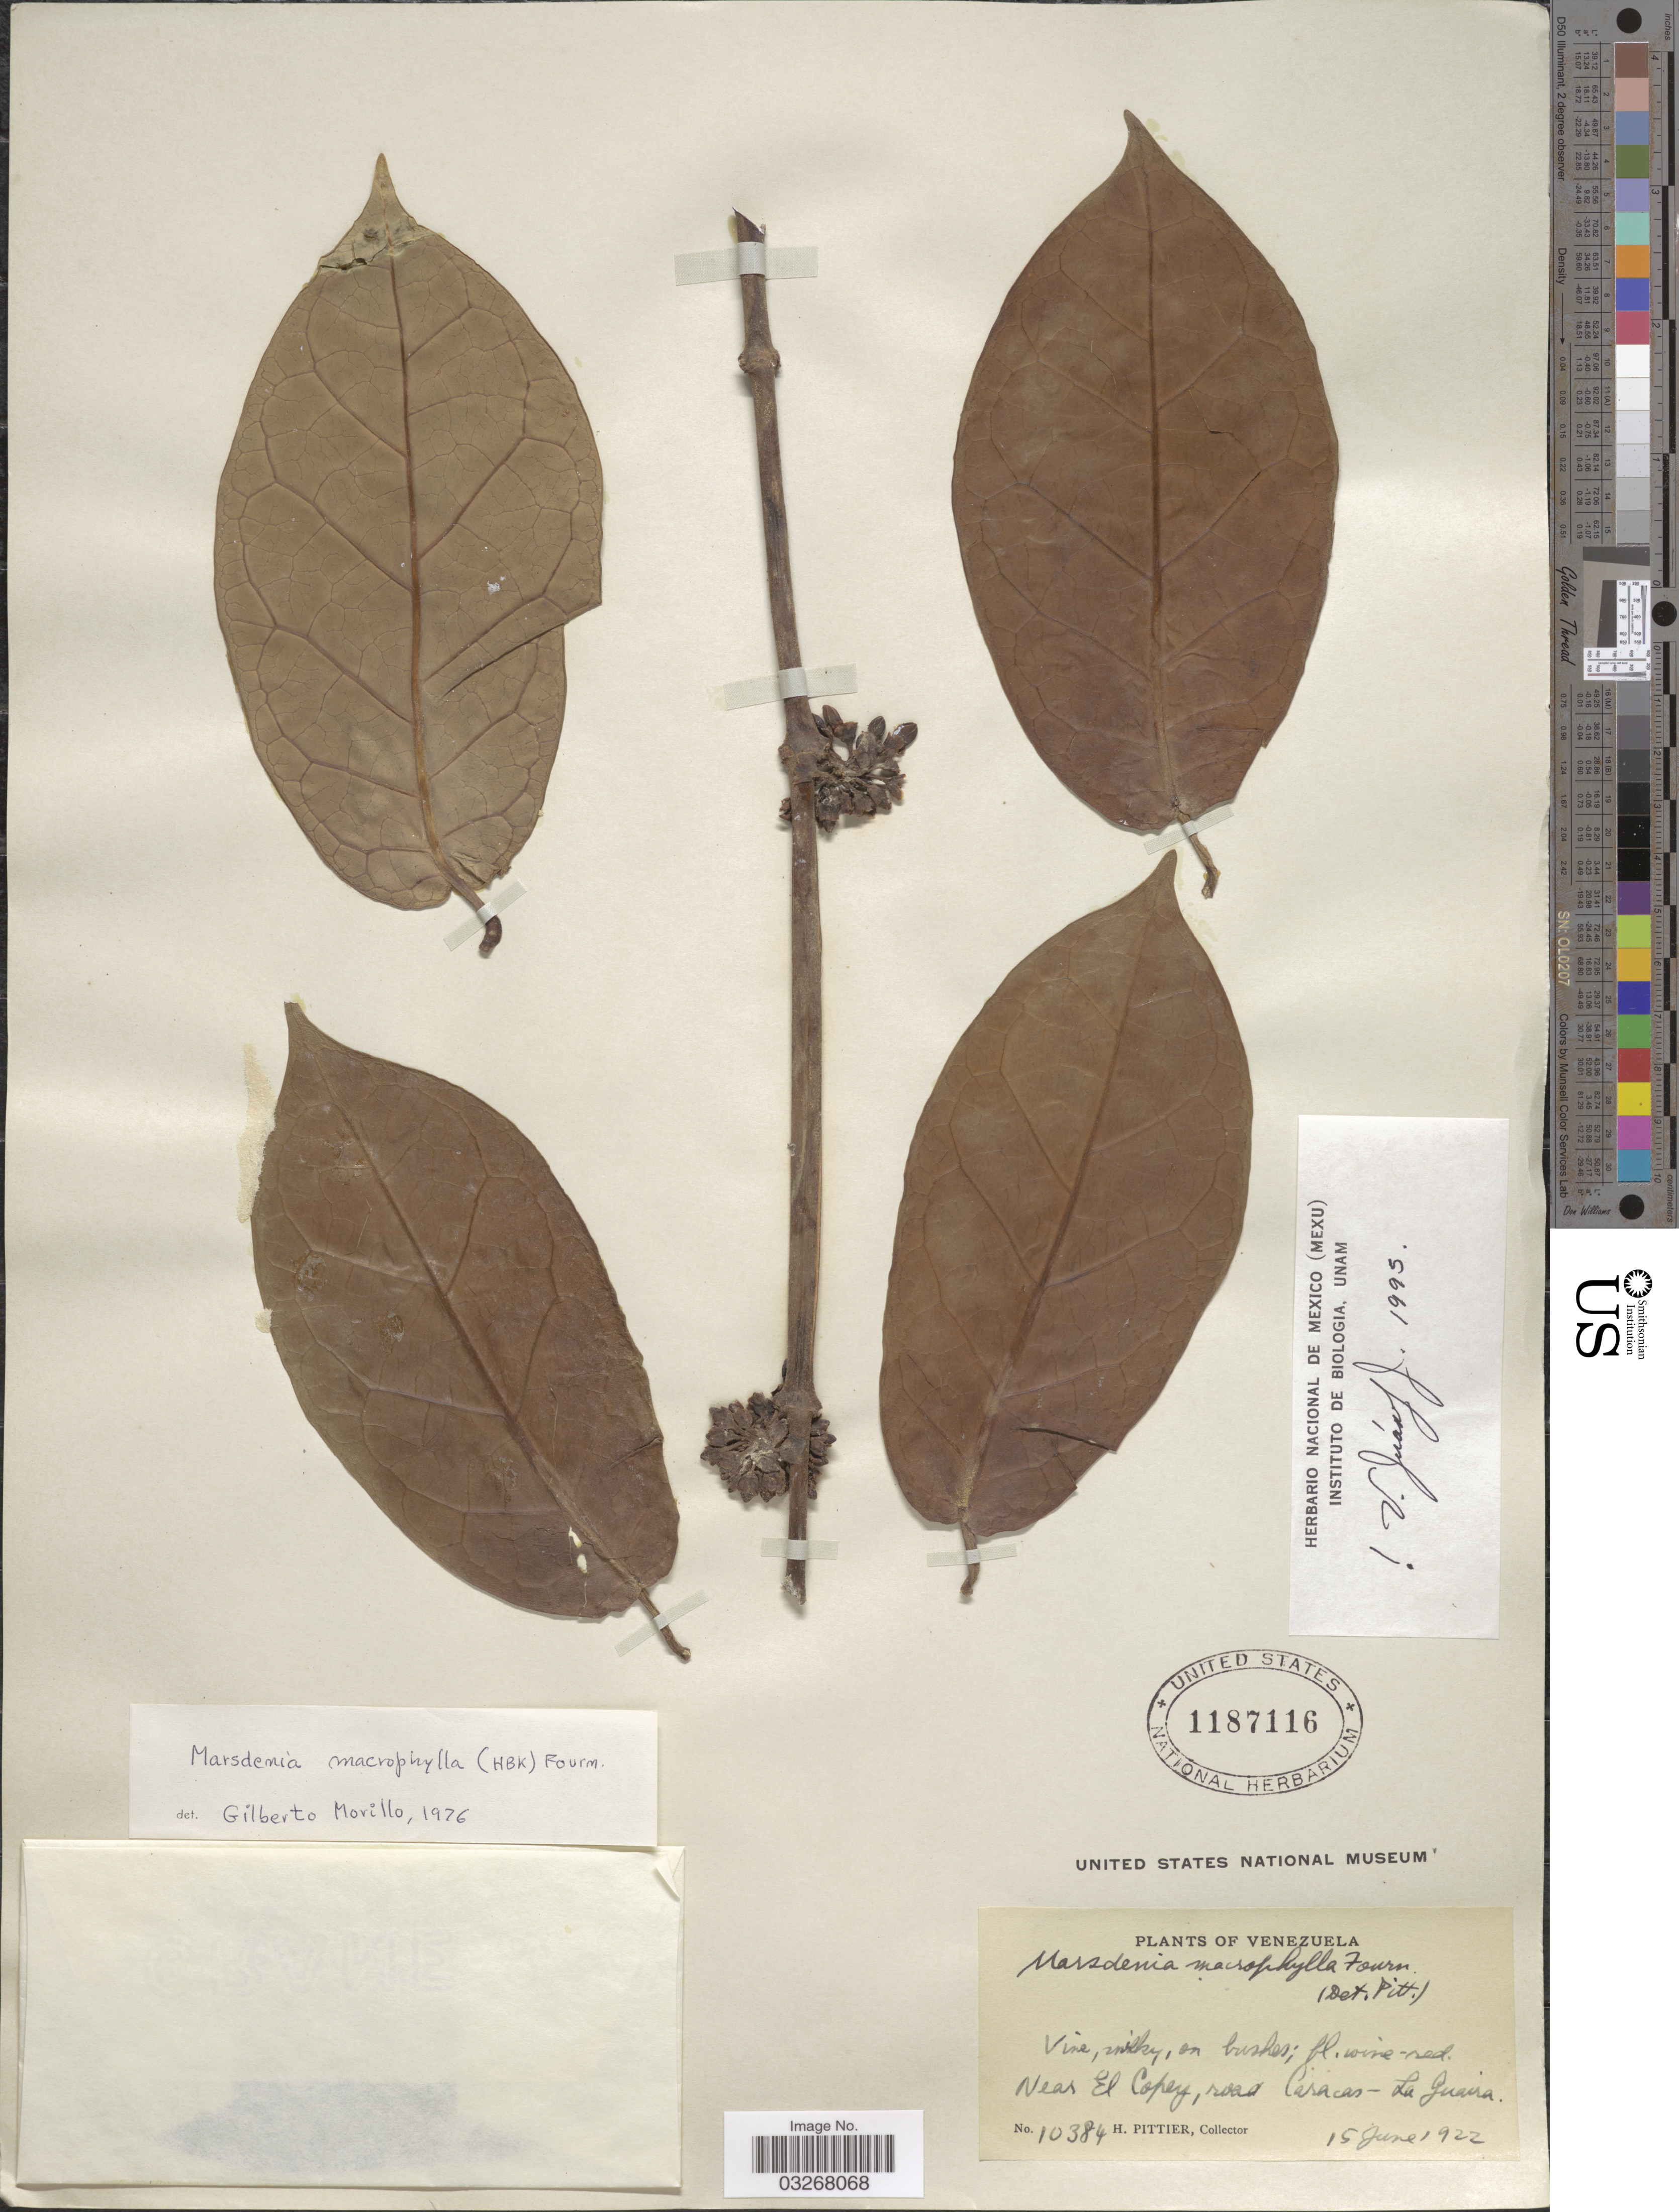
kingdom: Plantae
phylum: Tracheophyta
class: Magnoliopsida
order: Gentianales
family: Apocynaceae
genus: Marsdenia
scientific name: Marsdenia macrophylla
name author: (Humb. & Bonpl. ex Schult.) E. Fourn.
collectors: H. F. Pittier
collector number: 10384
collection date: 1922-06-15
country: Venezuela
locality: Near El Copey, road Caracas-La Guaira.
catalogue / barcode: US 1187116